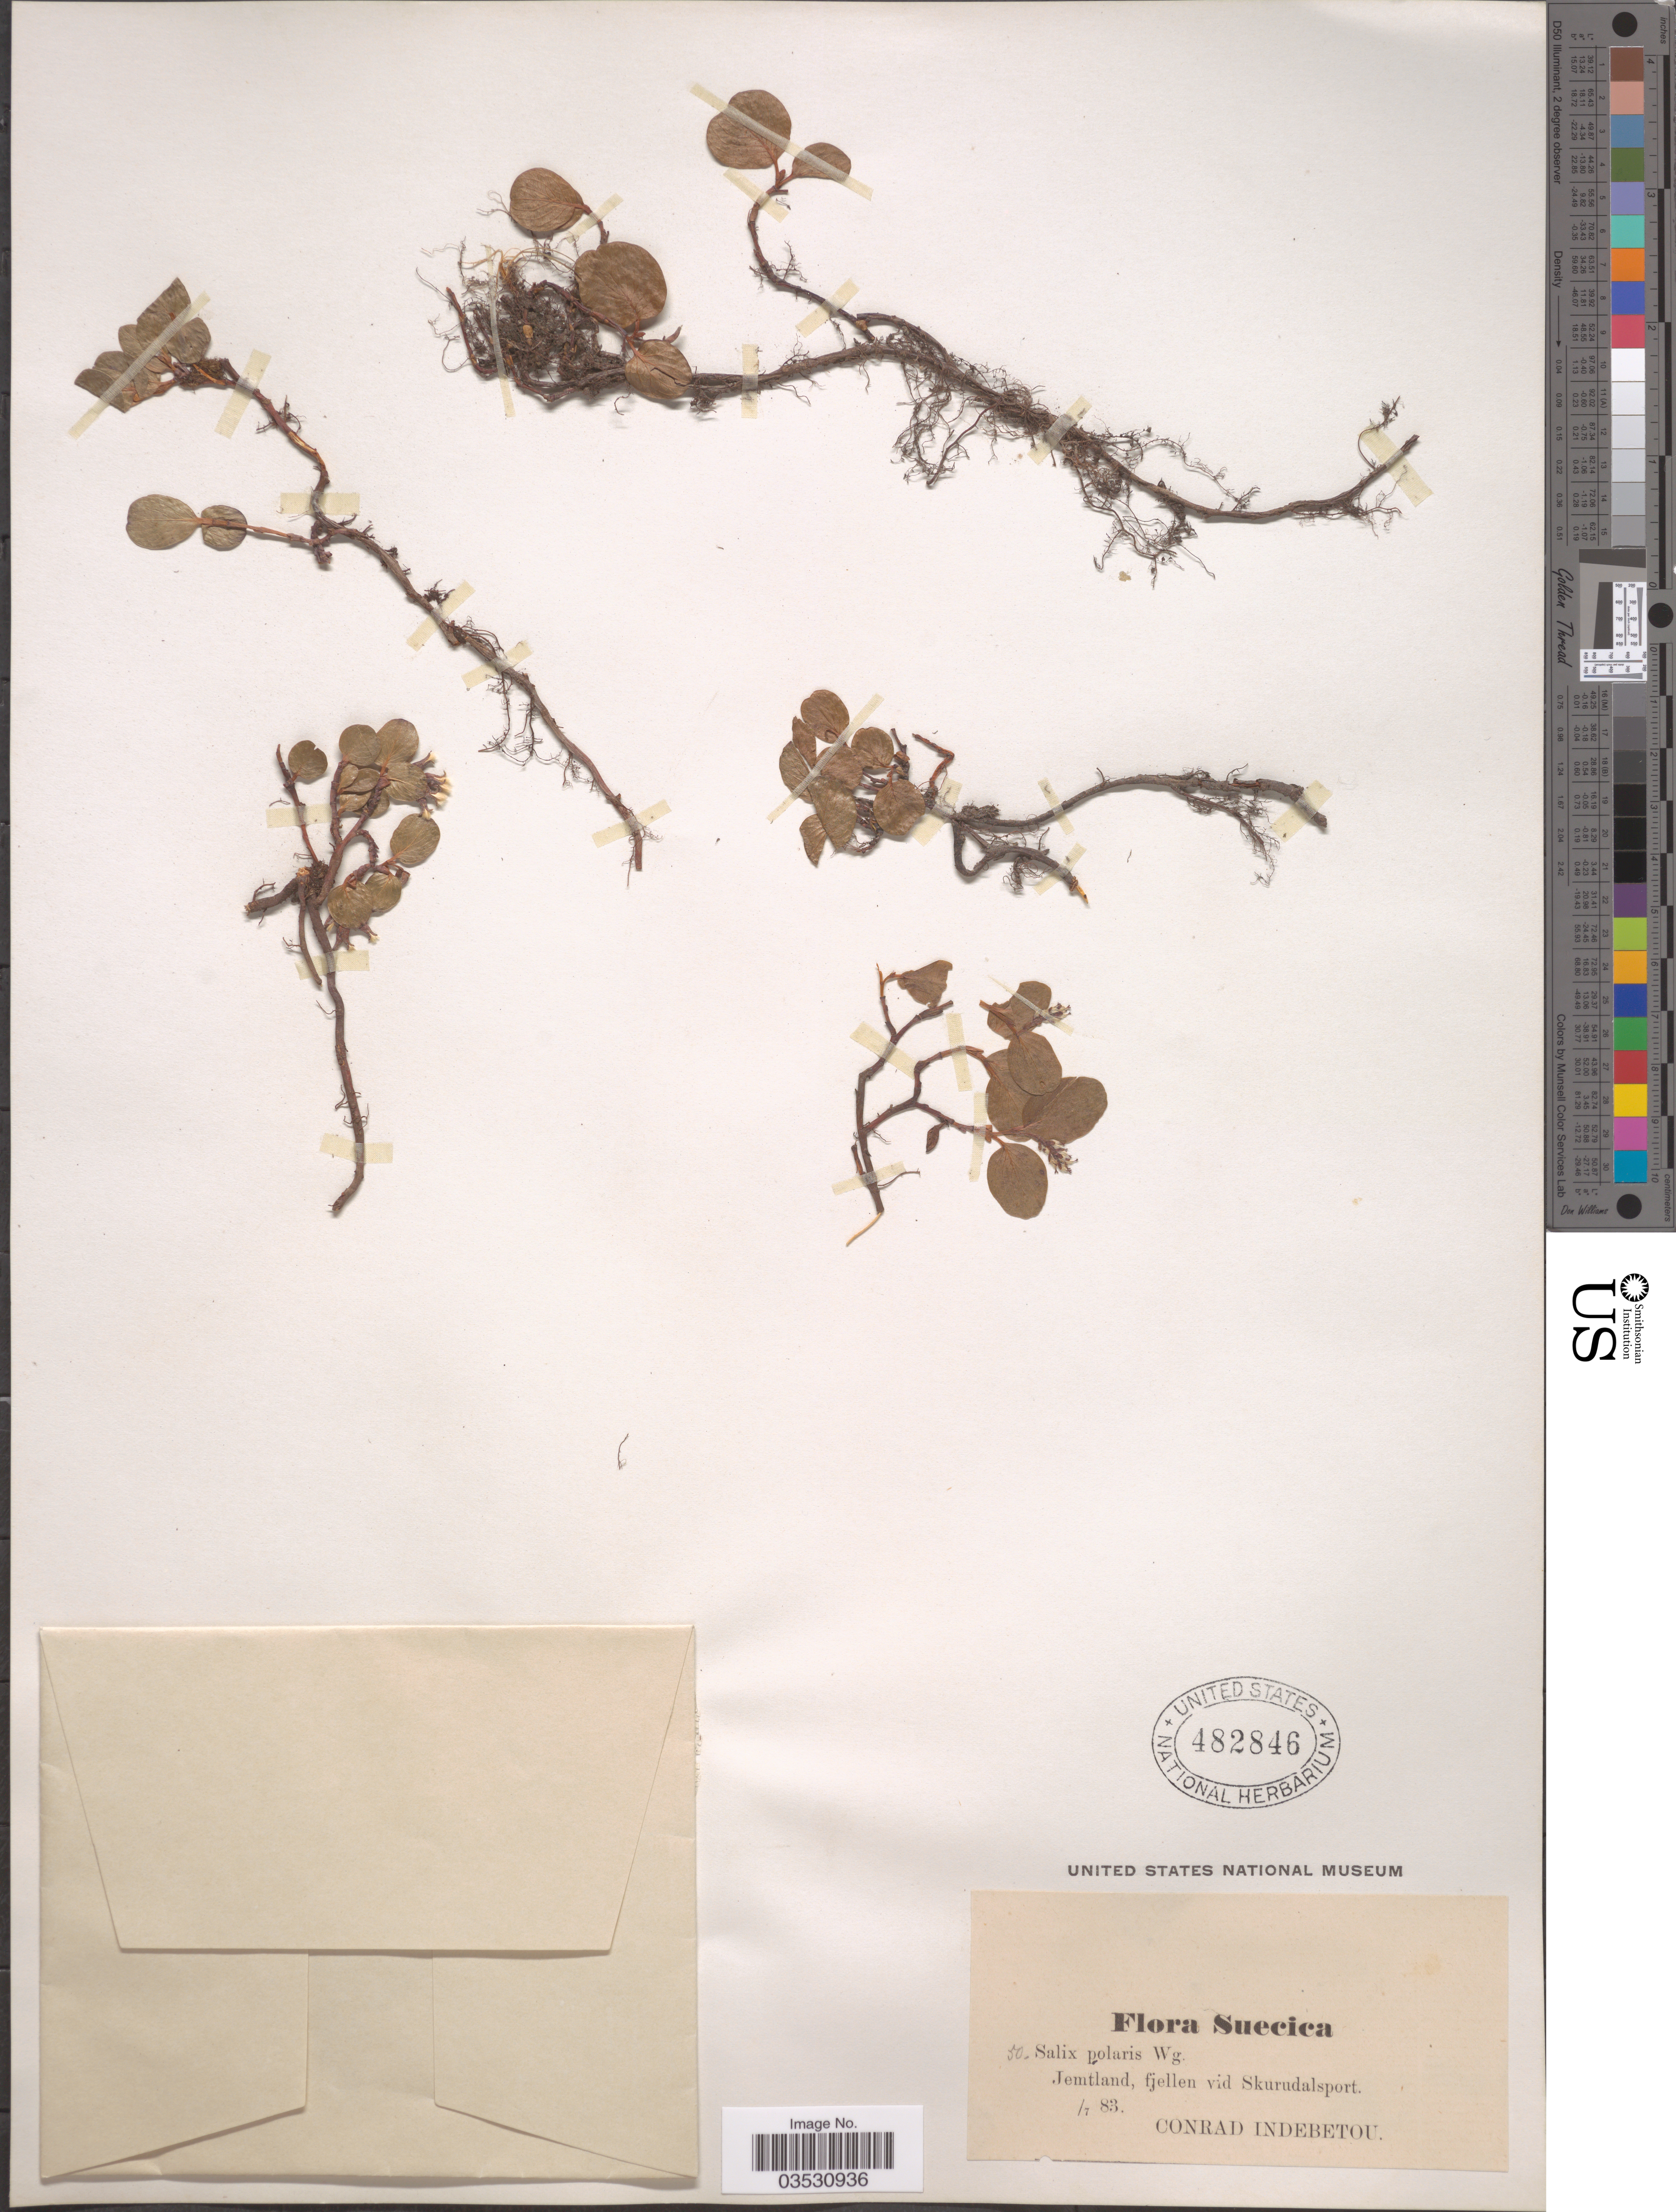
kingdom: Plantae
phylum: Tracheophyta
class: Magnoliopsida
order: Malpighiales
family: Salicaceae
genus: Salix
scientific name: Salix polaris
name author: Wahlenb.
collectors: C. Indebetou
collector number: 50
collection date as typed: Transcribed d/m/y: /7/83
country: Sweden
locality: Suecica. Jemtland, fjellen vid Skurudalsport.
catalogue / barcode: US 482846